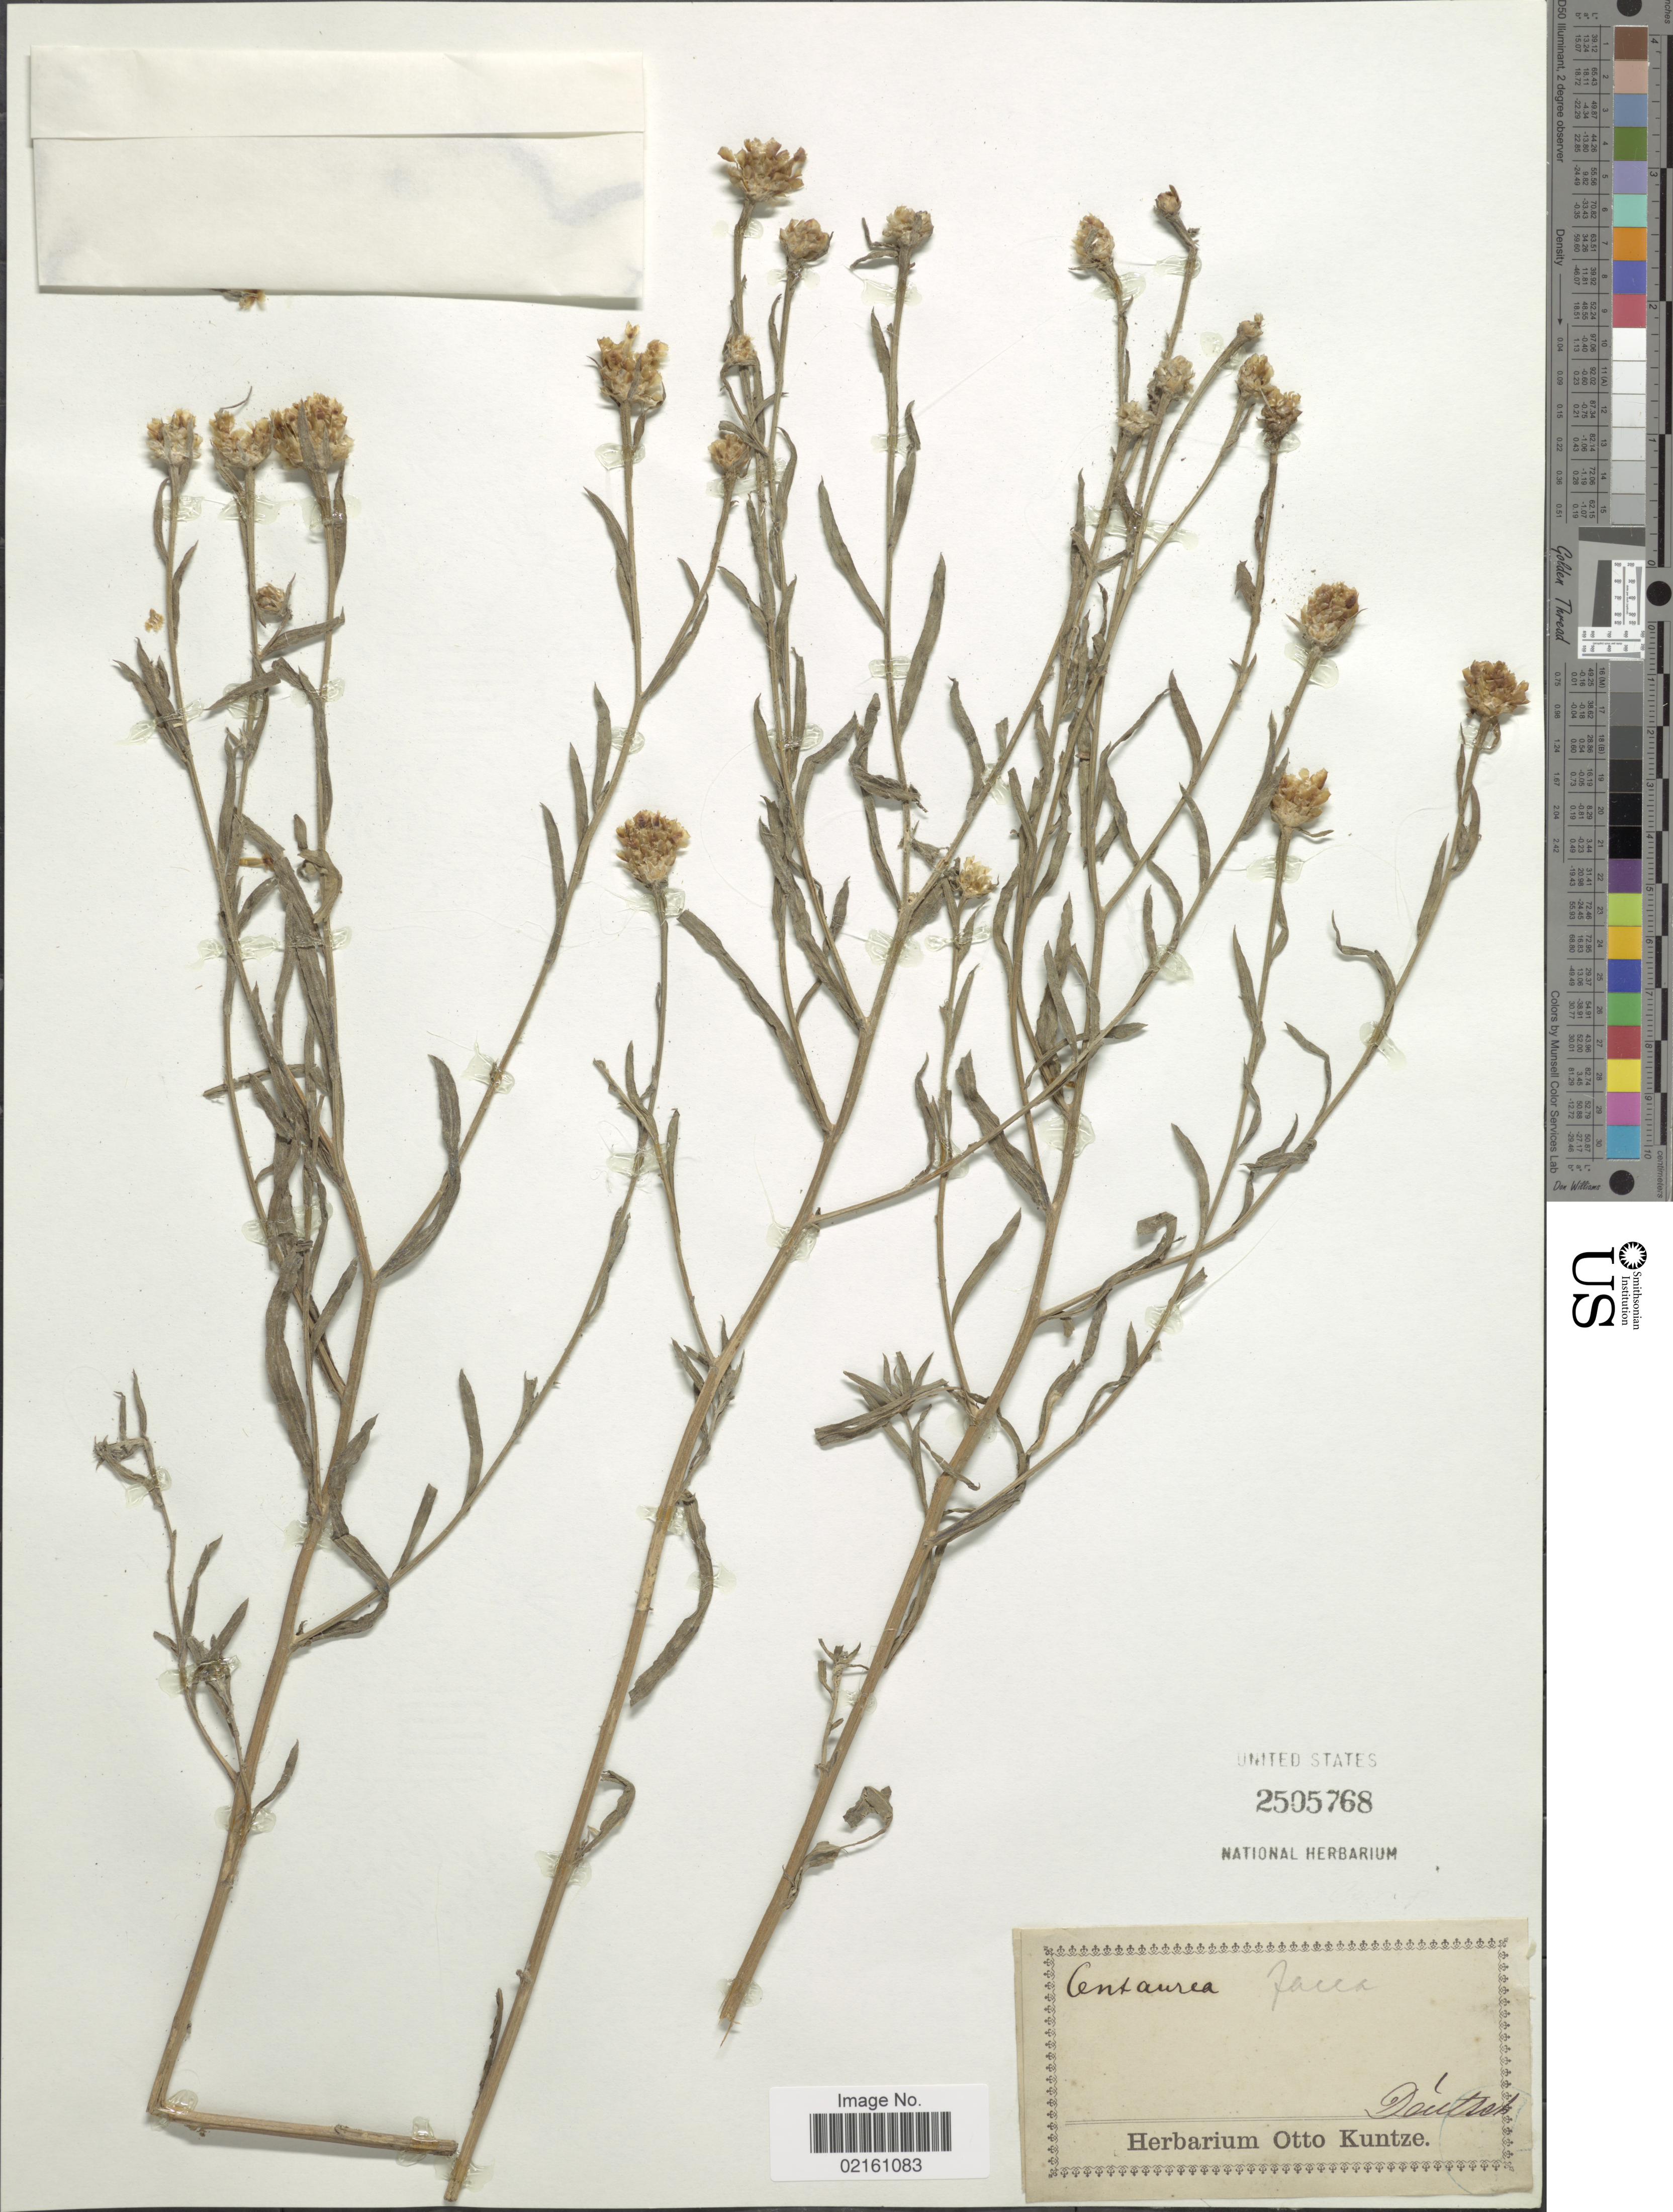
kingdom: Plantae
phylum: Tracheophyta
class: Magnoliopsida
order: Asterales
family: Asteraceae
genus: Centaurea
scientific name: Centaurea farea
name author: L.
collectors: ex herb. Otto Kuntze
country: Germany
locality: Deutsch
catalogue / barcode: US 2505768